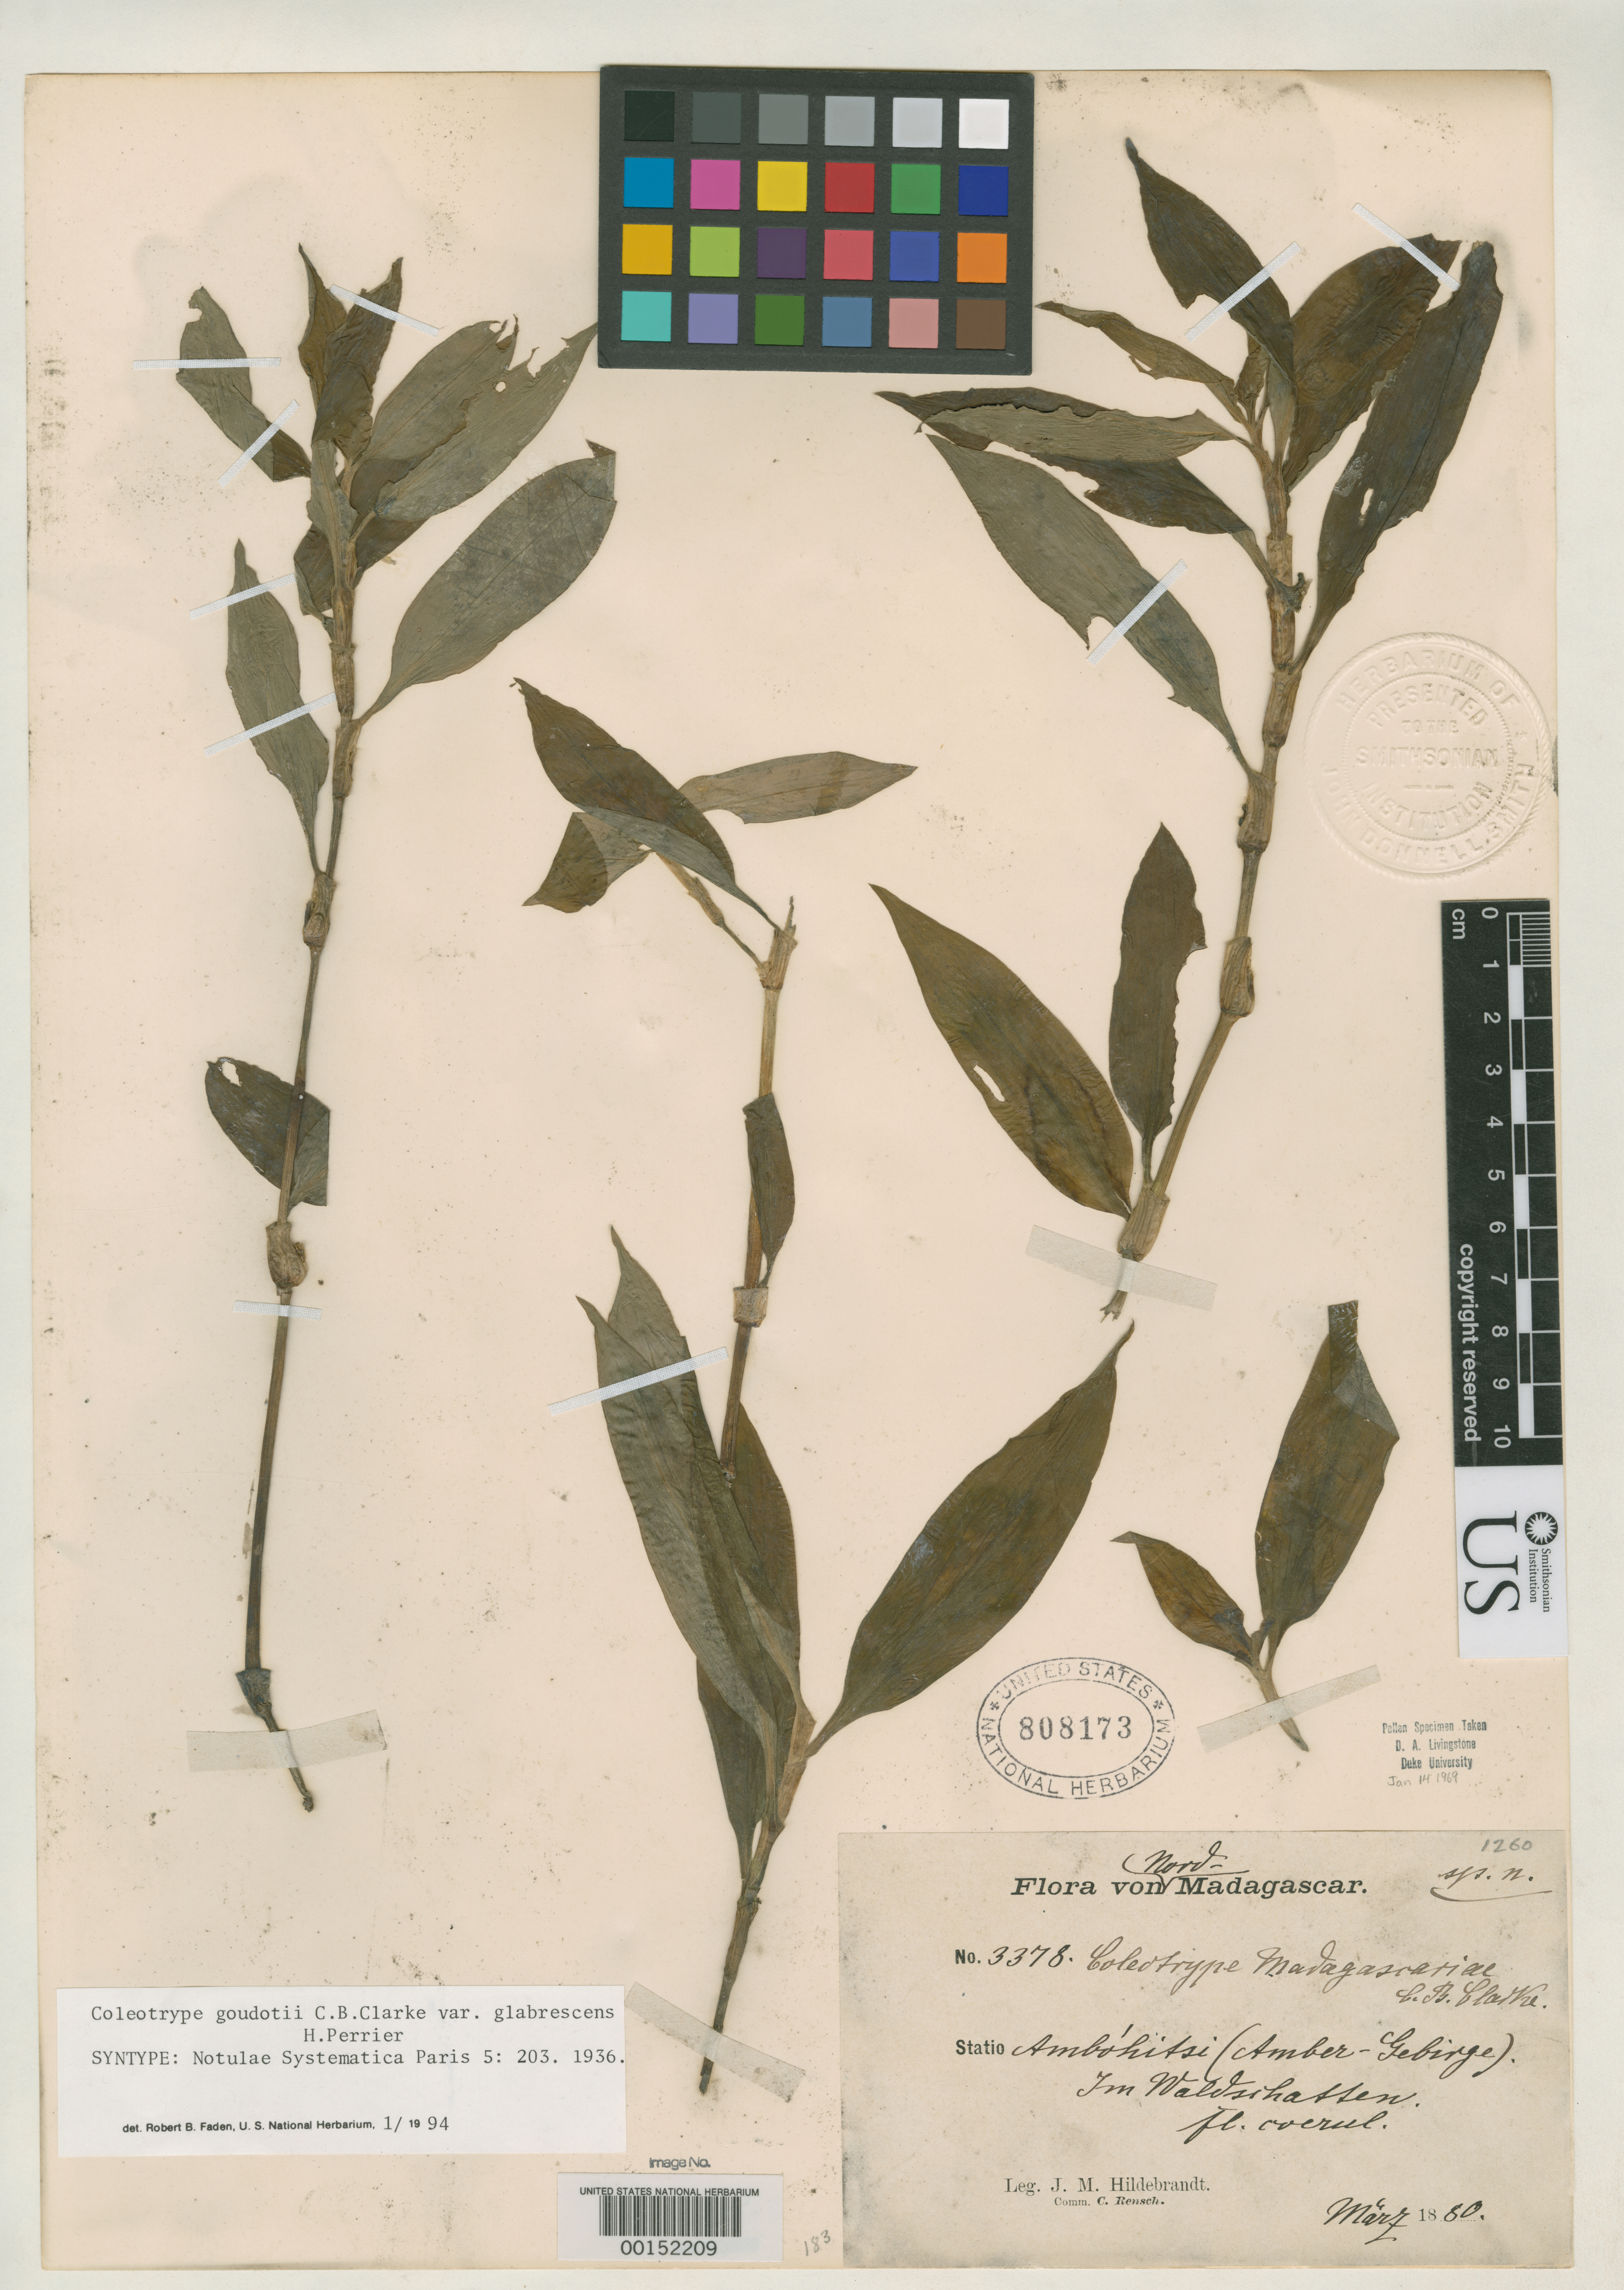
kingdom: Plantae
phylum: Tracheophyta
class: Liliopsida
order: Commelinales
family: Commelinaceae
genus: Coleotrype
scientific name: Coleotrype goudotii var. glabrescens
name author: H. Perrier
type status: Syntype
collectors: J. Hildebrandt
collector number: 3378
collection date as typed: Mar 1880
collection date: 1880-03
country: Madagascar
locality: Ambohitsi (amber-gebinge).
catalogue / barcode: US 808173